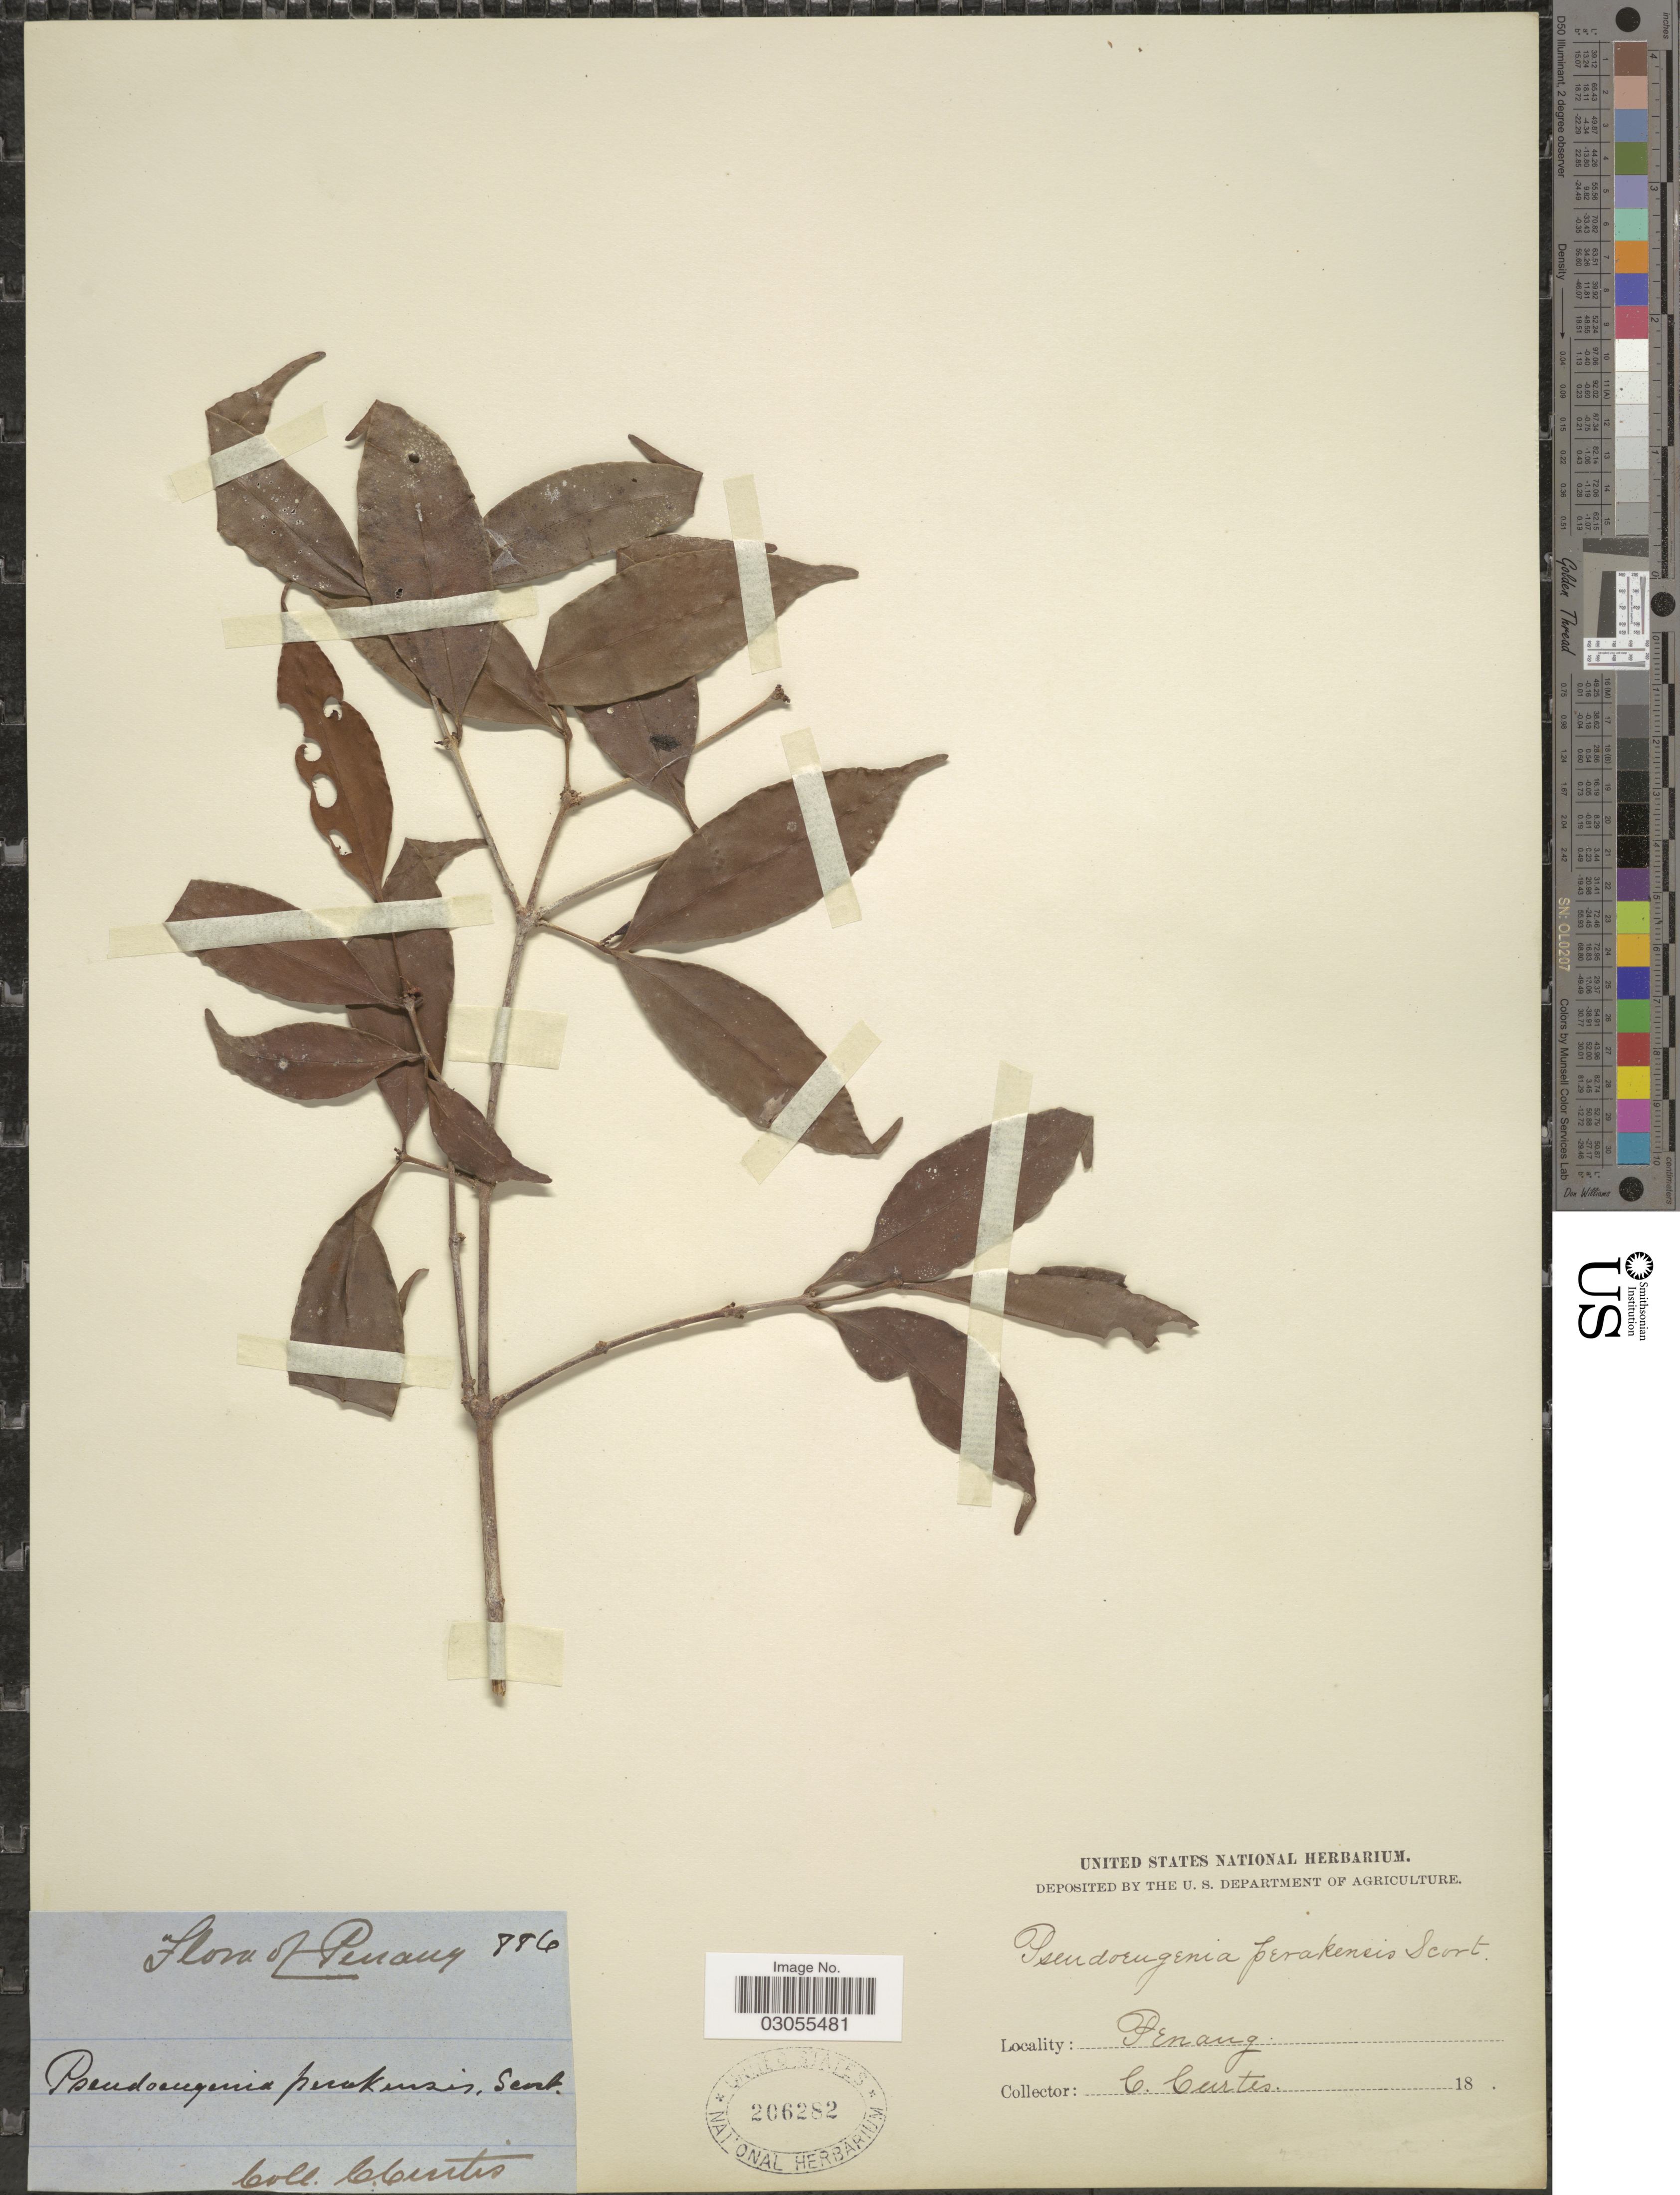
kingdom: Plantae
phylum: Tracheophyta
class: Magnoliopsida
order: Myrtales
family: Myrtaceae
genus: Syzygium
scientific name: Syzygium skiophilum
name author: (Duthie) Airy Shaw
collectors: C. Curtis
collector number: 886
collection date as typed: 18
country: Malaysia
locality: Penang.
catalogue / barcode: US 206282